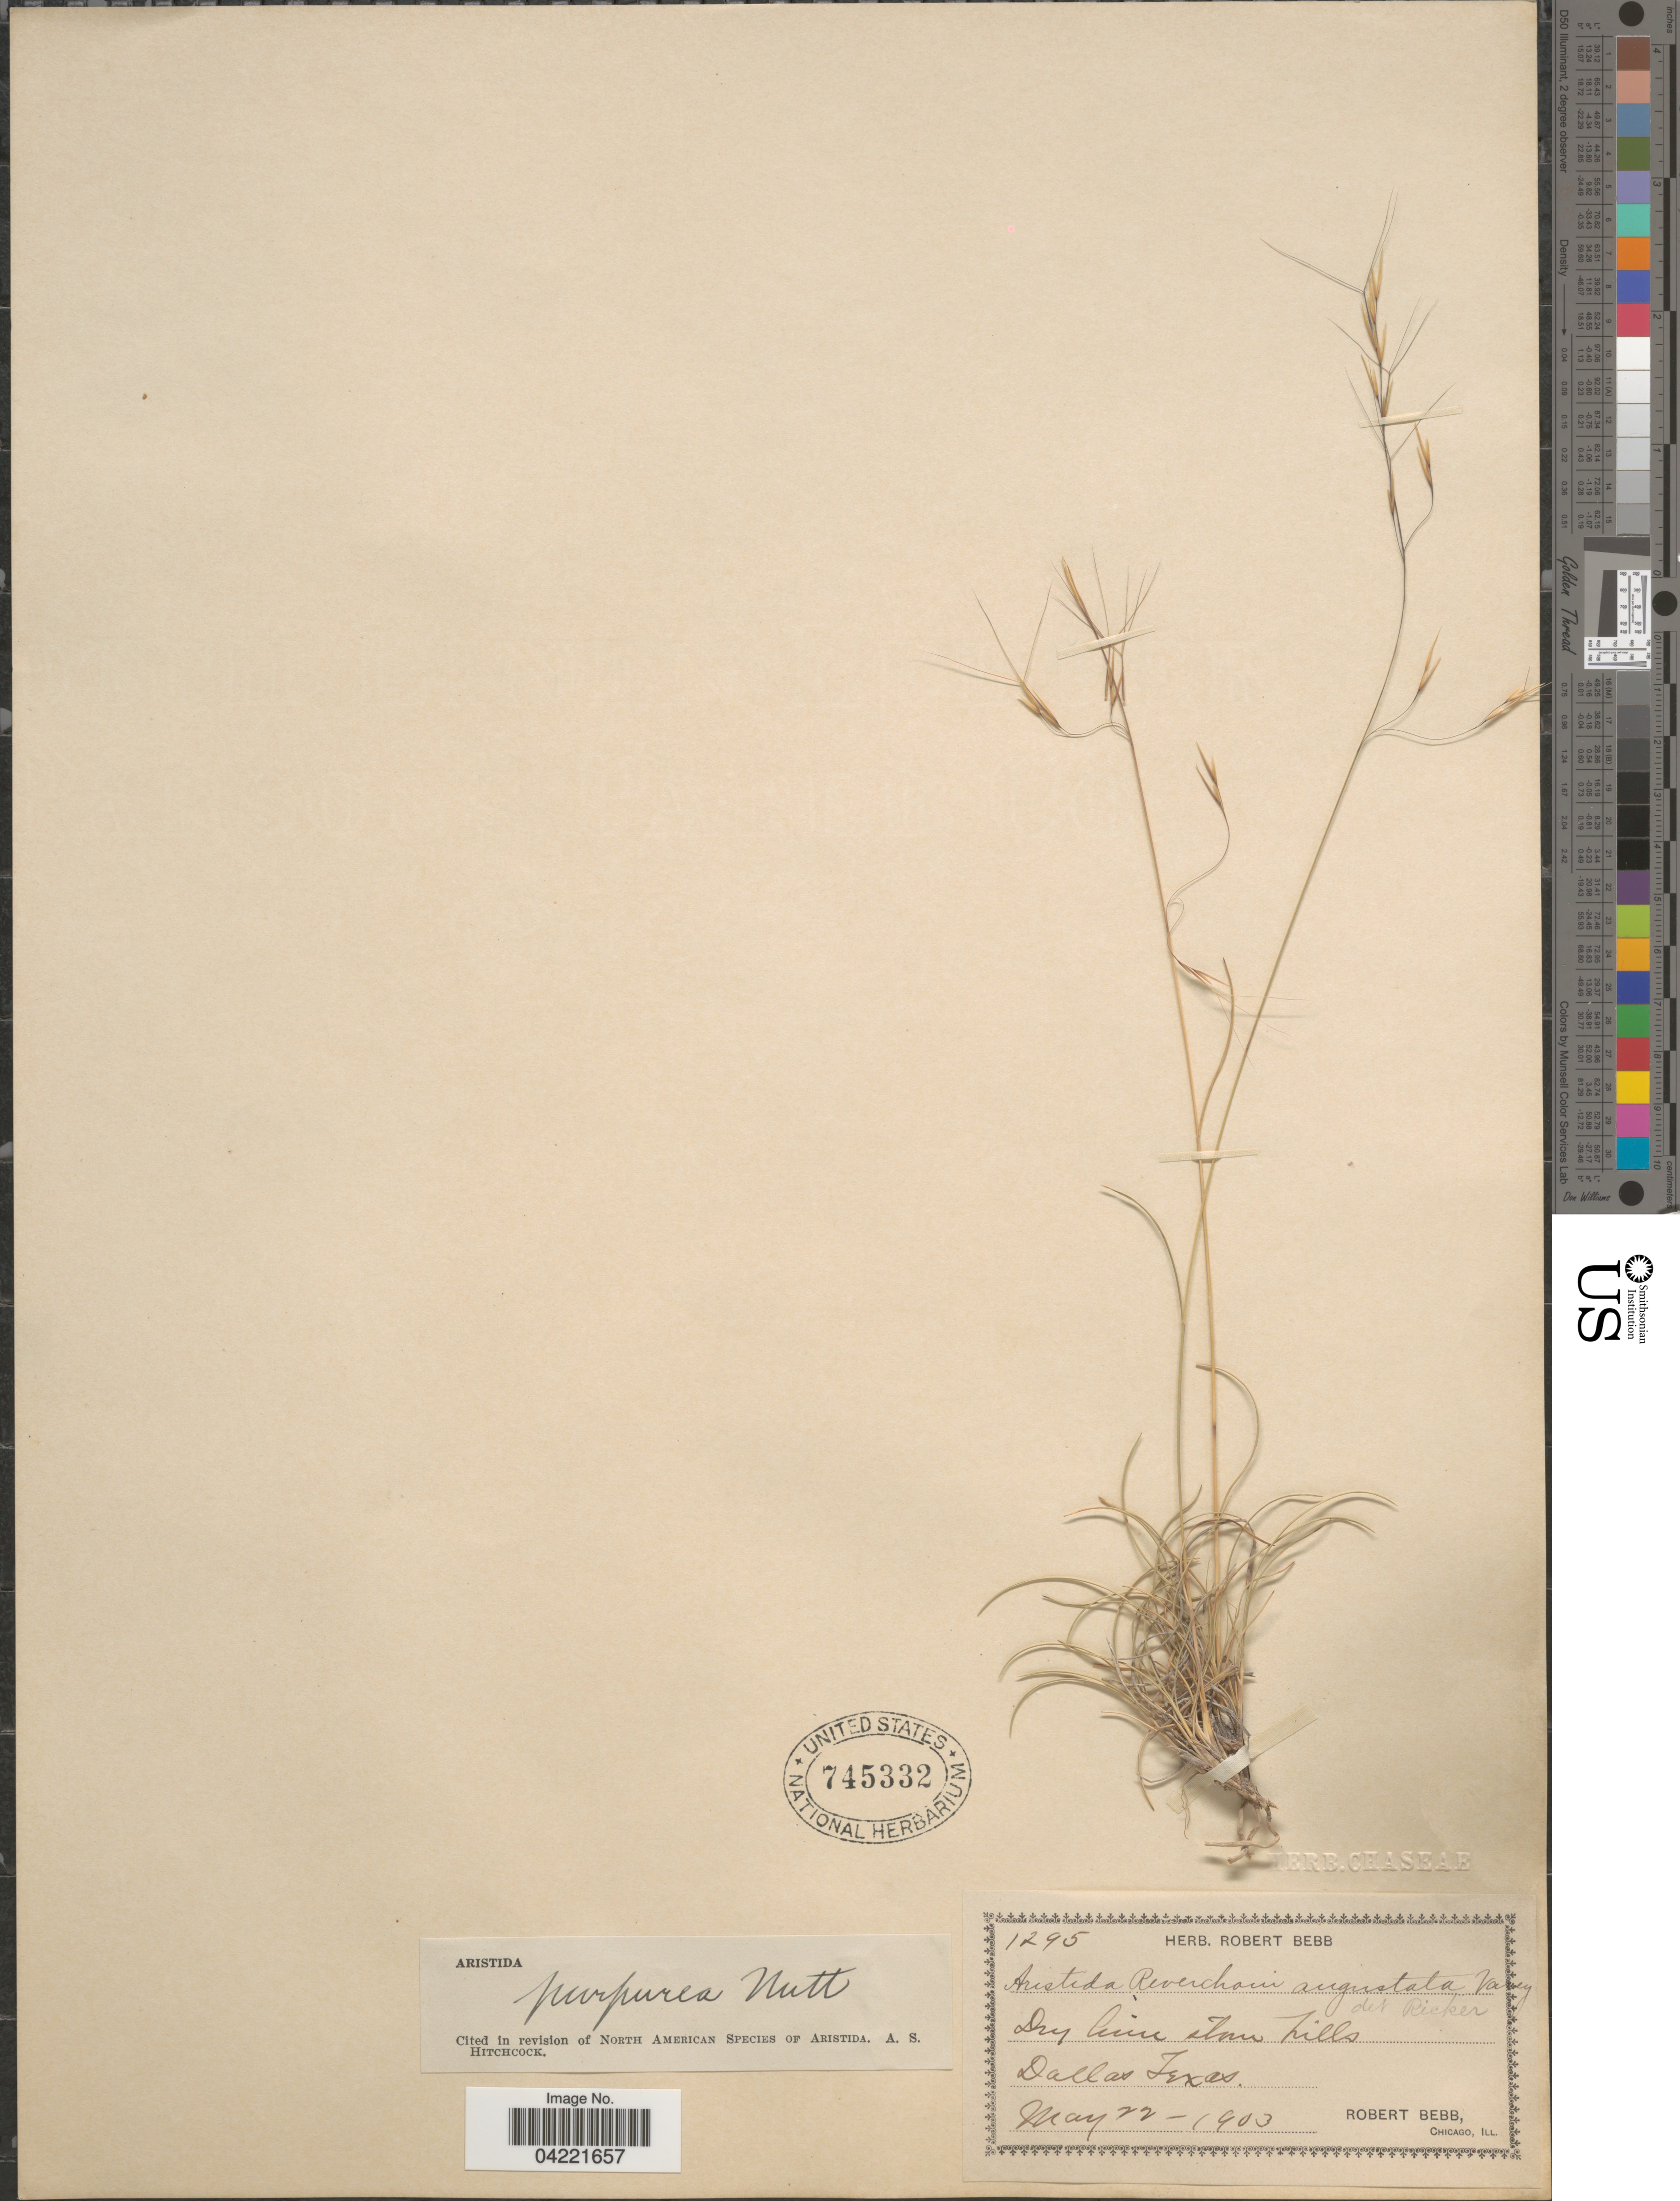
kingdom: Plantae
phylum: Tracheophyta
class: Liliopsida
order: Poales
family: Poaceae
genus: Aristida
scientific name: Aristida purpurea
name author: Nutt.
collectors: R. Bebb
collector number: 1295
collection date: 1903-05-22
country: United States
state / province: Texas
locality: Dallas.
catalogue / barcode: US 745332